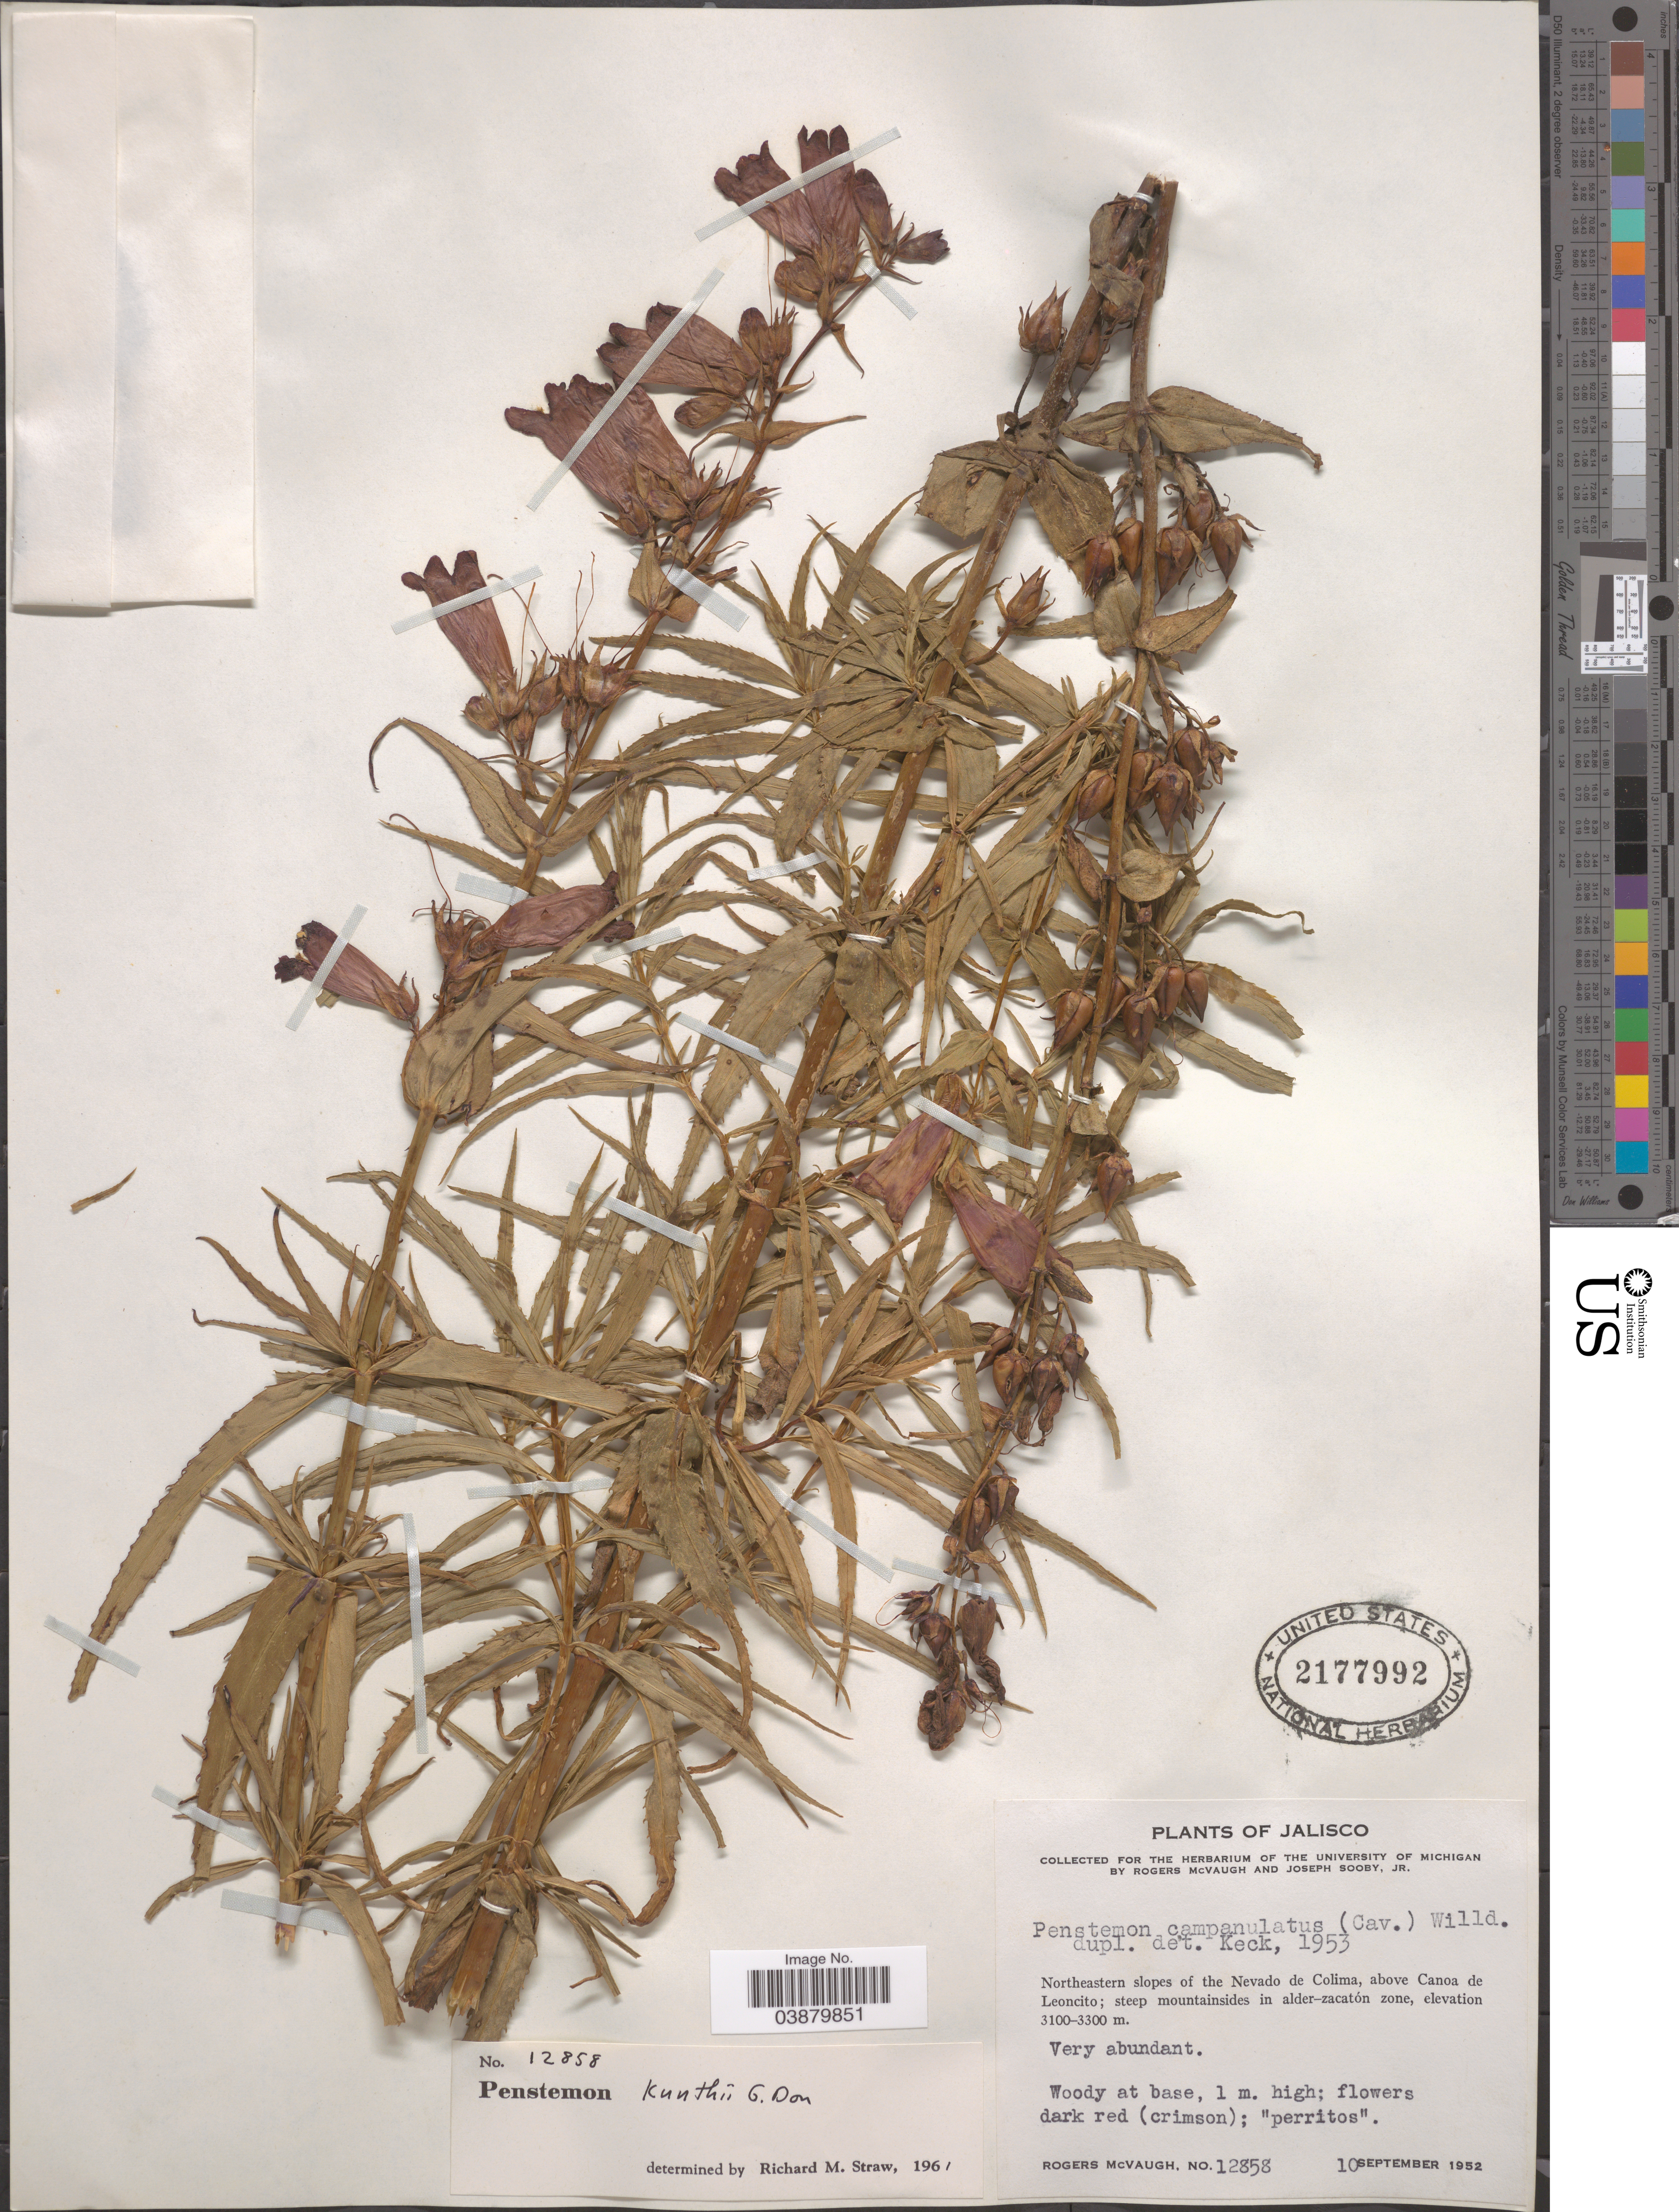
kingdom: Plantae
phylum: Tracheophyta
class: Magnoliopsida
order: Lamiales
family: Plantaginaceae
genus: Penstemon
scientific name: Penstemon kunthii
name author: G. Don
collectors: R. McVaugh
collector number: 12858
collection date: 1952-09-10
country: Mexico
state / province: Jalisco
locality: Northeastern slopes of the Nevado de Colima, above Canoa de Leoncito; steep mountainsides in alder-zacató zone.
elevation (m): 3100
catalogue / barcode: US 2177992